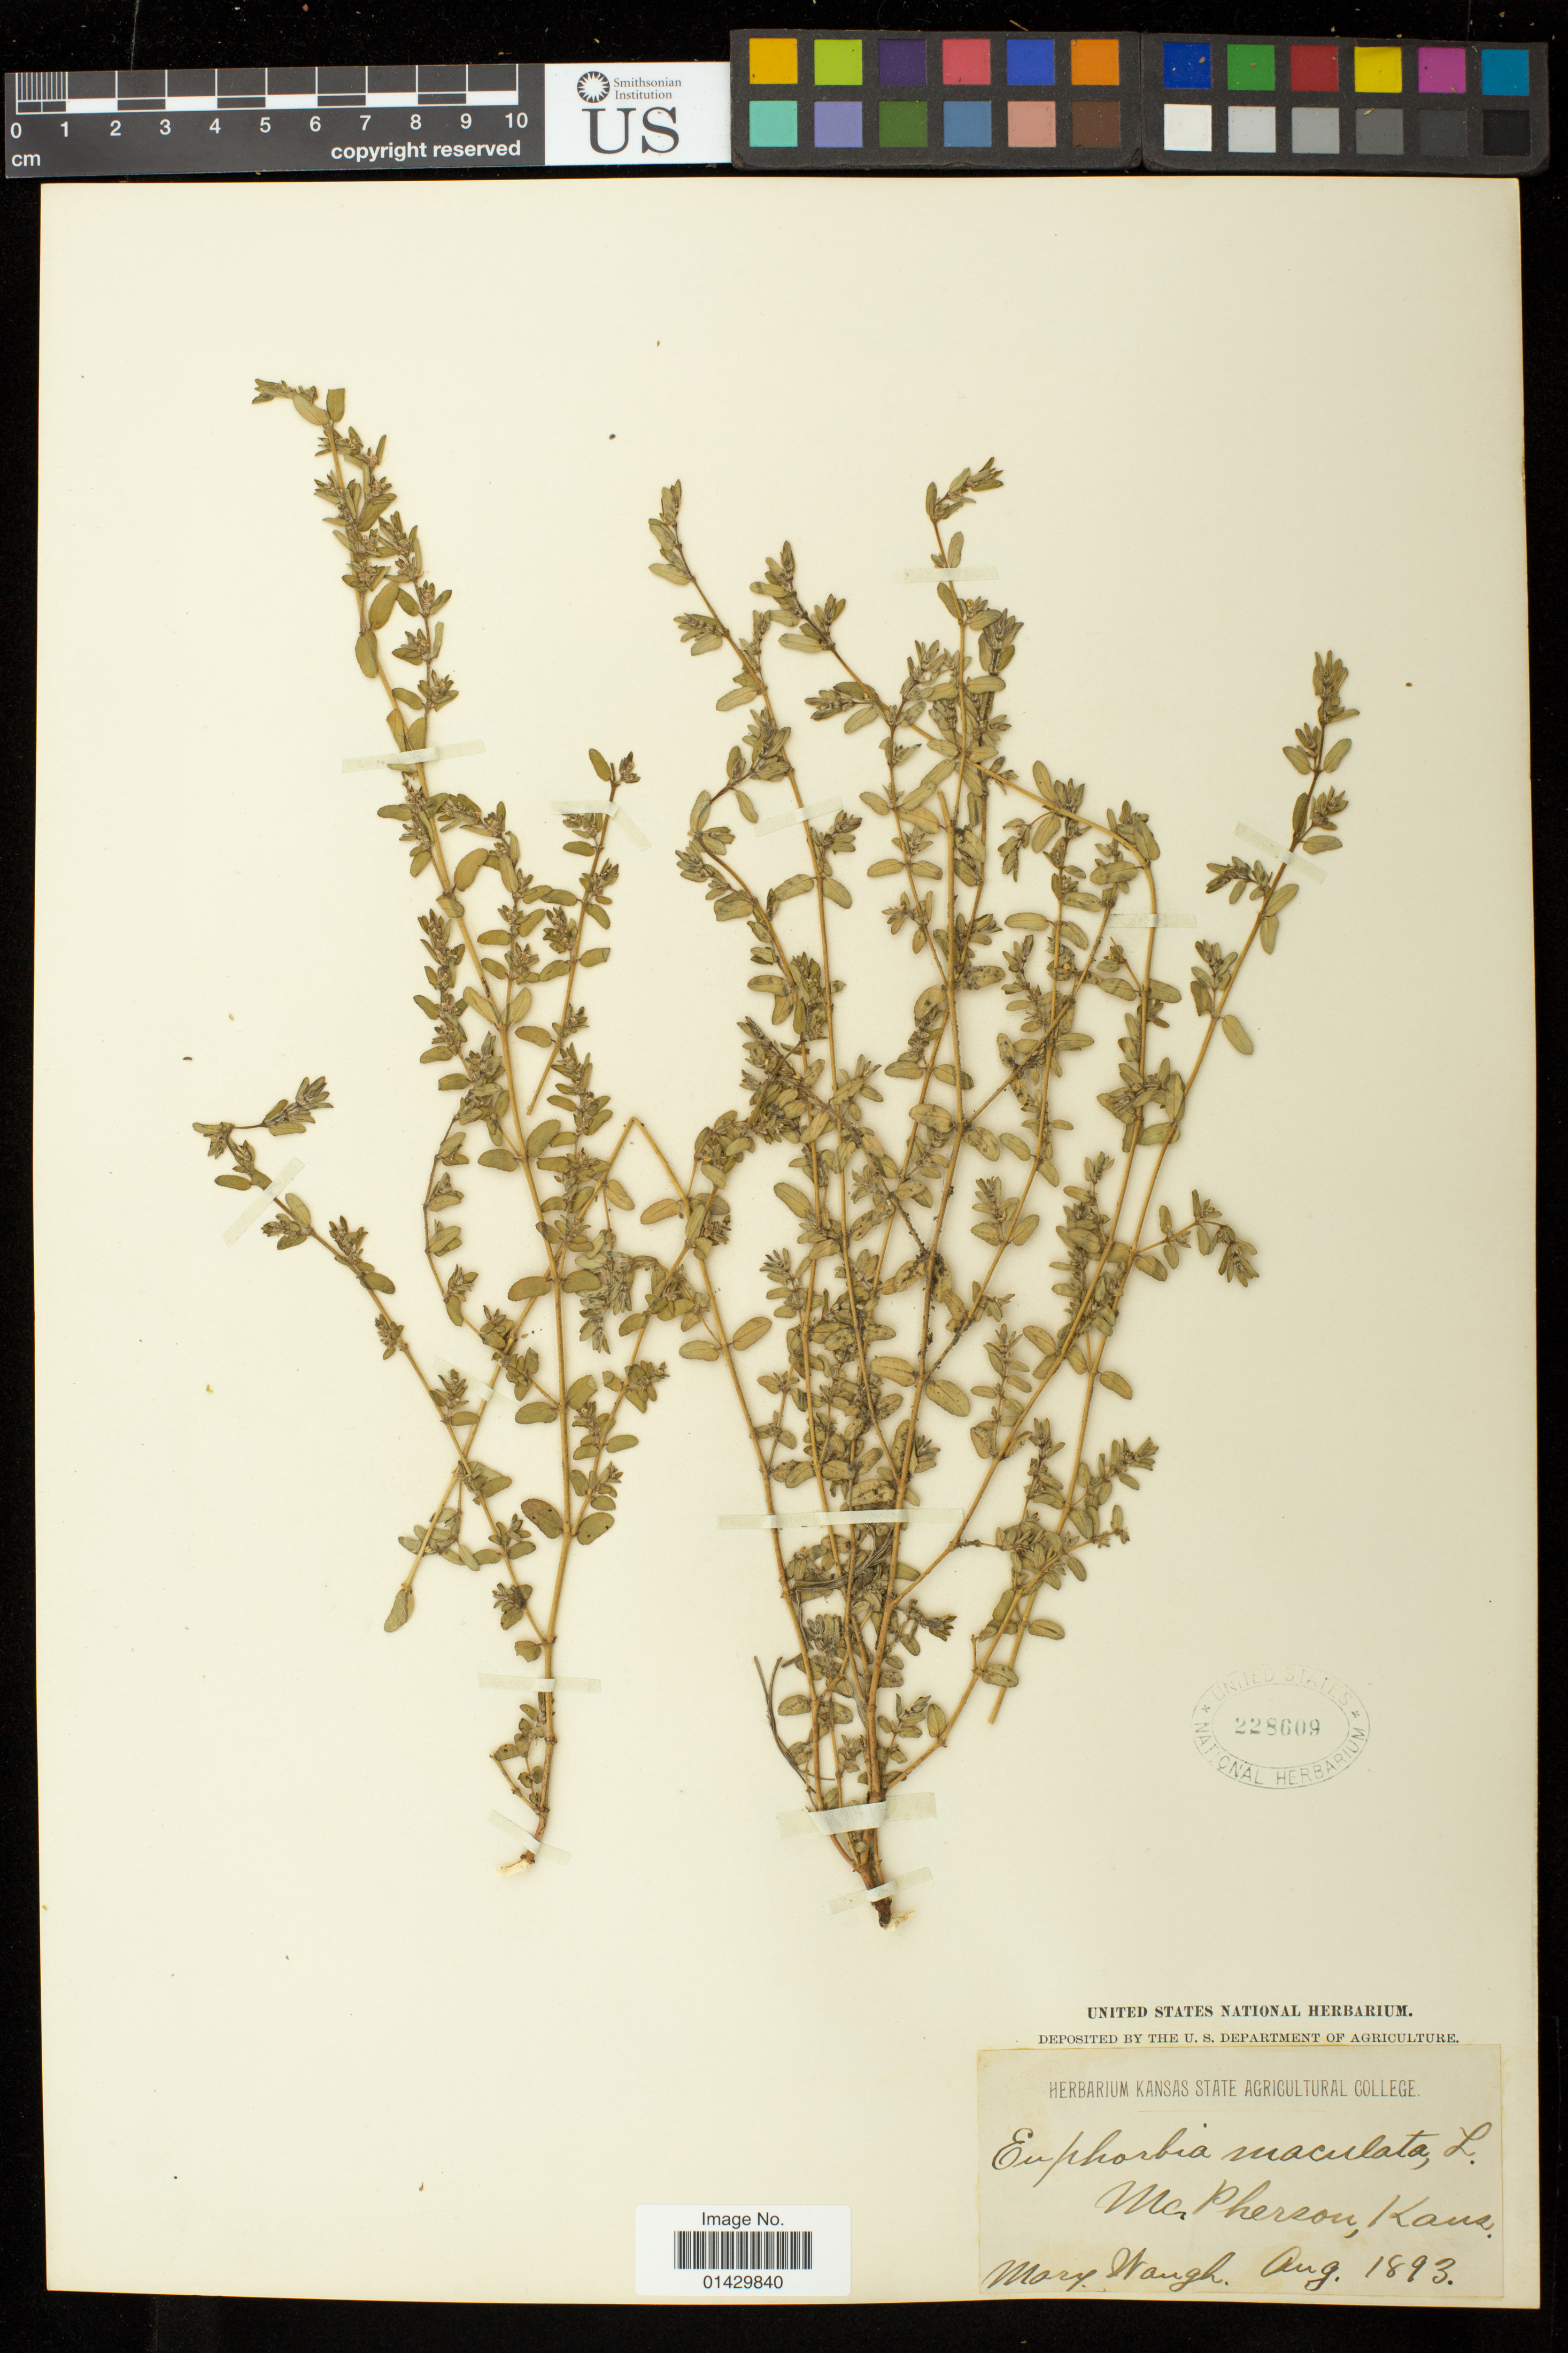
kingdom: Plantae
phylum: Tracheophyta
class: Magnoliopsida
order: Malpighiales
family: Euphorbiaceae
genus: Euphorbia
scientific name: Euphorbia maculata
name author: L.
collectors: M. Waugh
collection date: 1893-08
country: United States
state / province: Kansas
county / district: McPherson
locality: McPherson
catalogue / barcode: US 228609